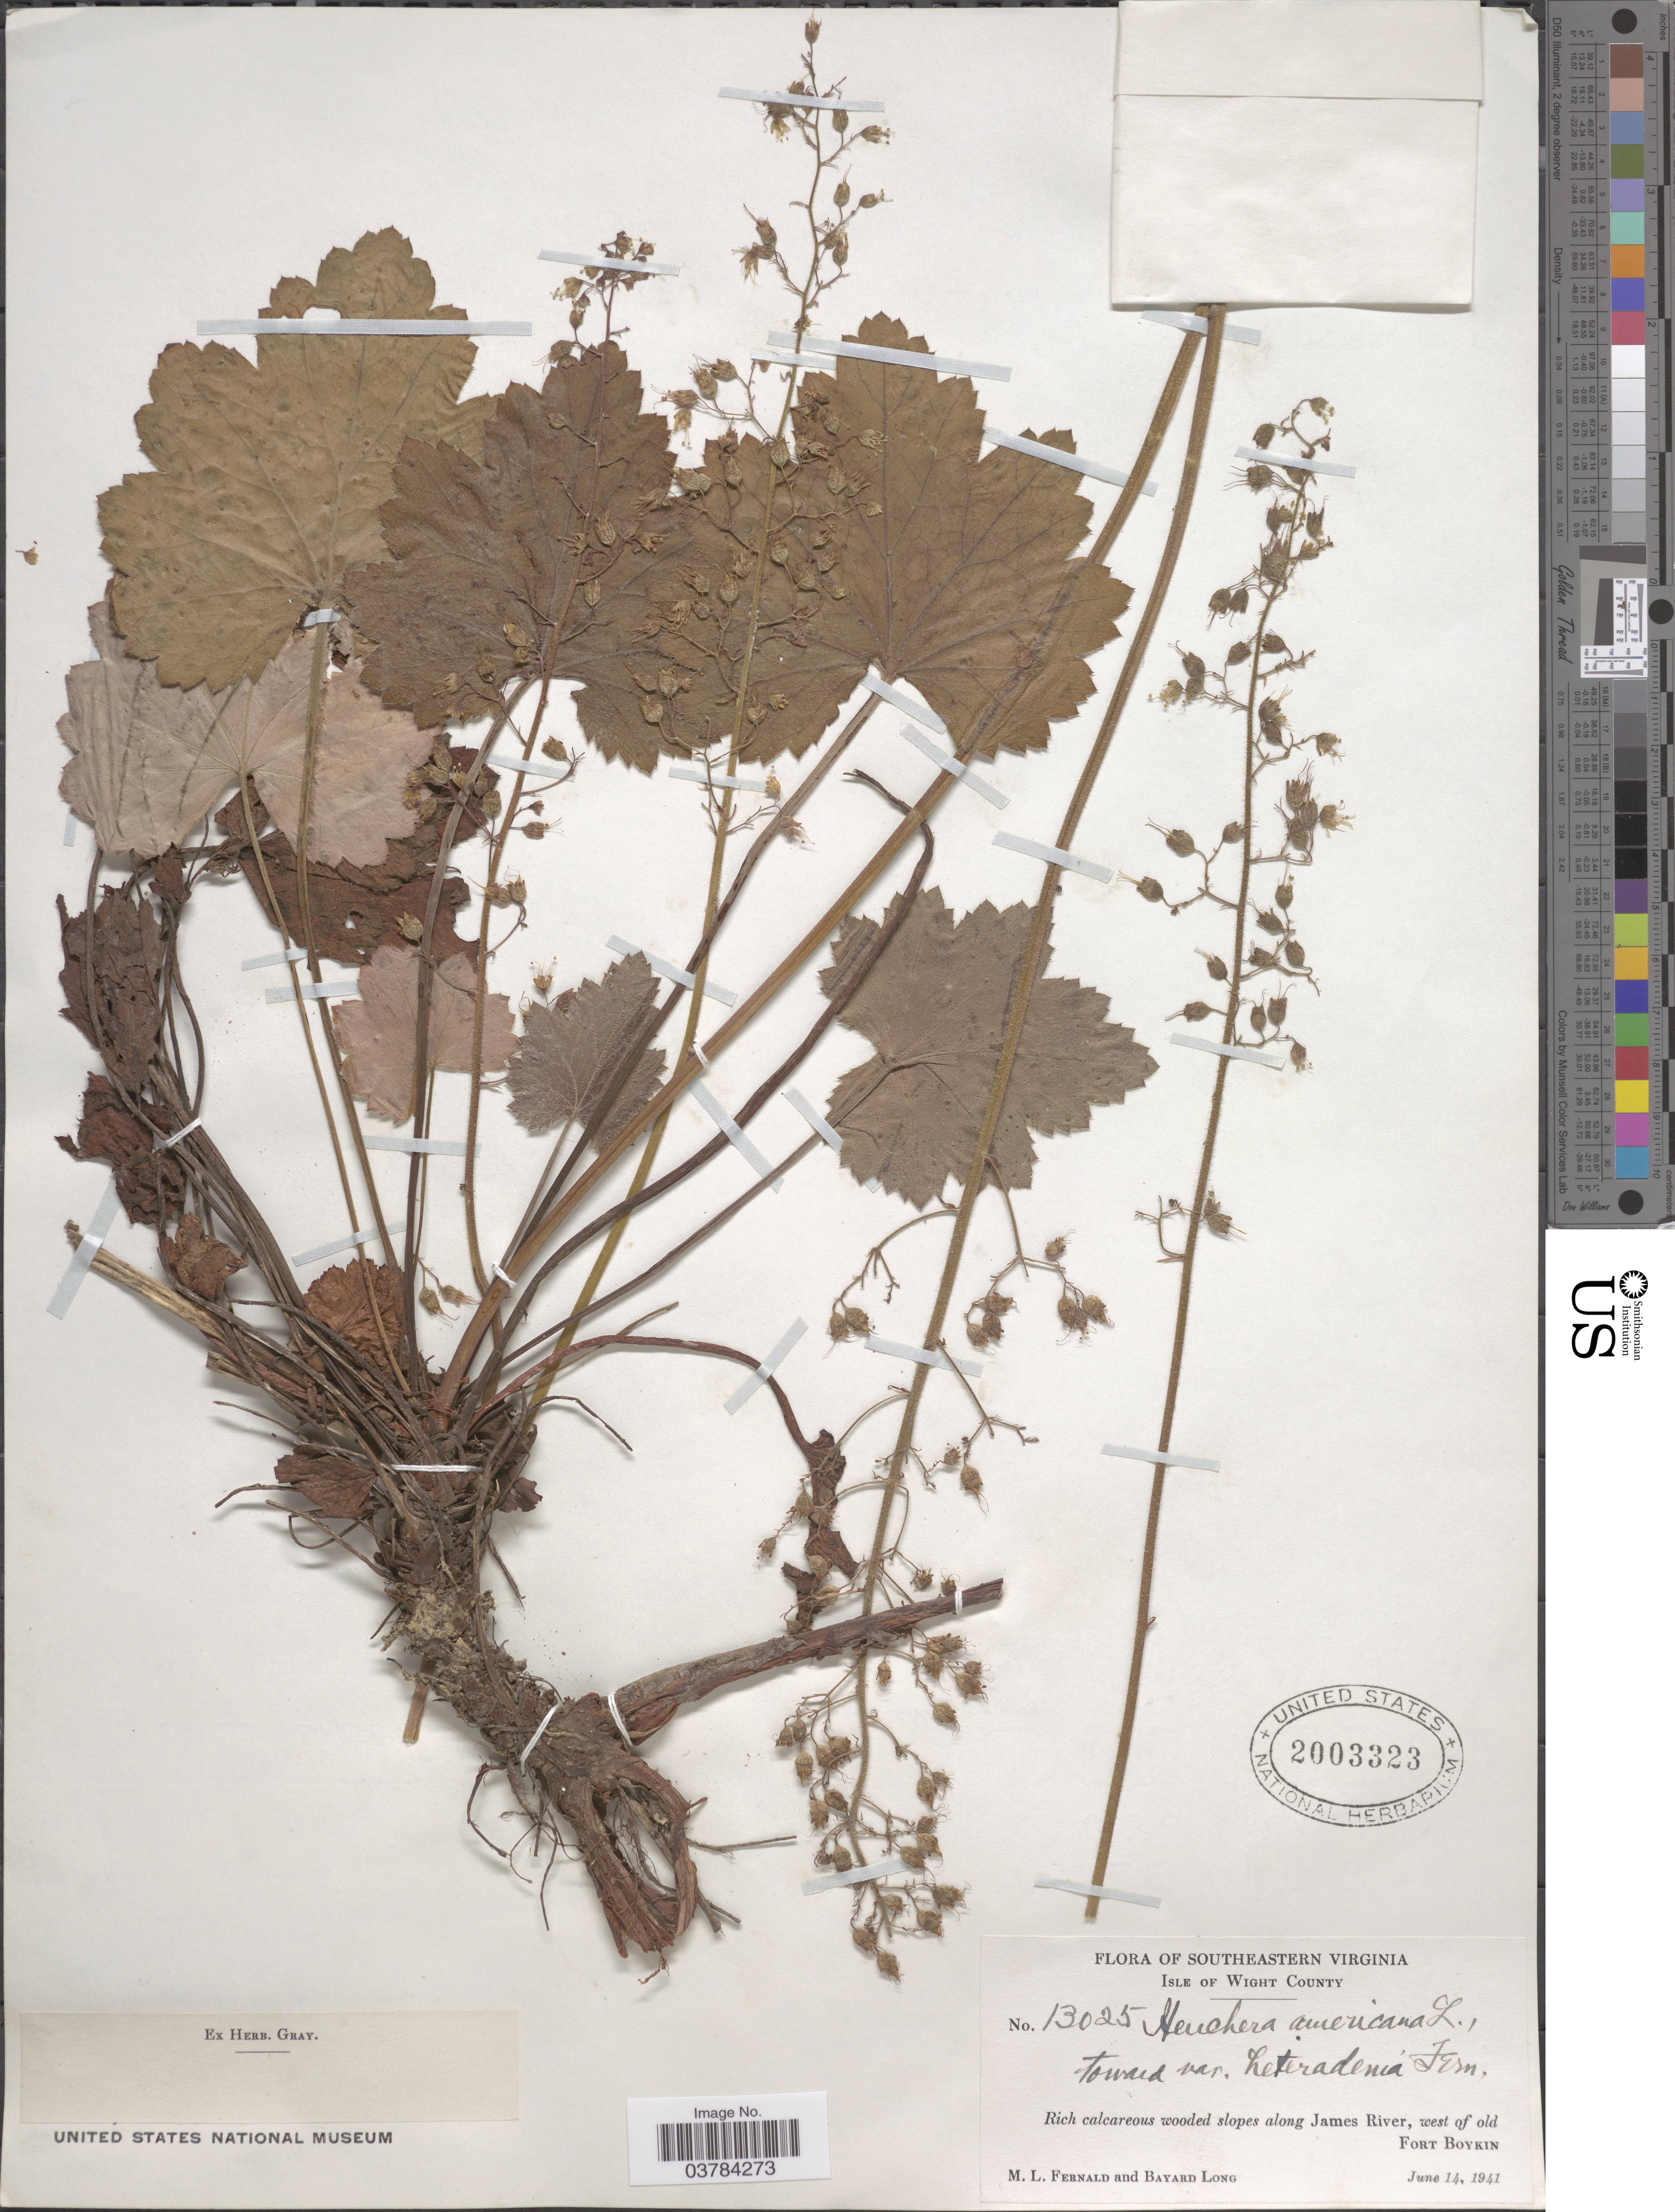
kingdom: Plantae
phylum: Tracheophyta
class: Magnoliopsida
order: Saxifragales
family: Saxifragaceae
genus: Heuchera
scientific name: Heuchera americana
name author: L.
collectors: M. L. Fernald & B. Long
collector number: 13025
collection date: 1941-06-14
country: United States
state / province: Virginia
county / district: Isle of Wight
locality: Southeastern Virginia. Isle Of Wight County. Rich calcareous wooded slopes along James River, west of old Fort Boykin.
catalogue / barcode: US 2003323